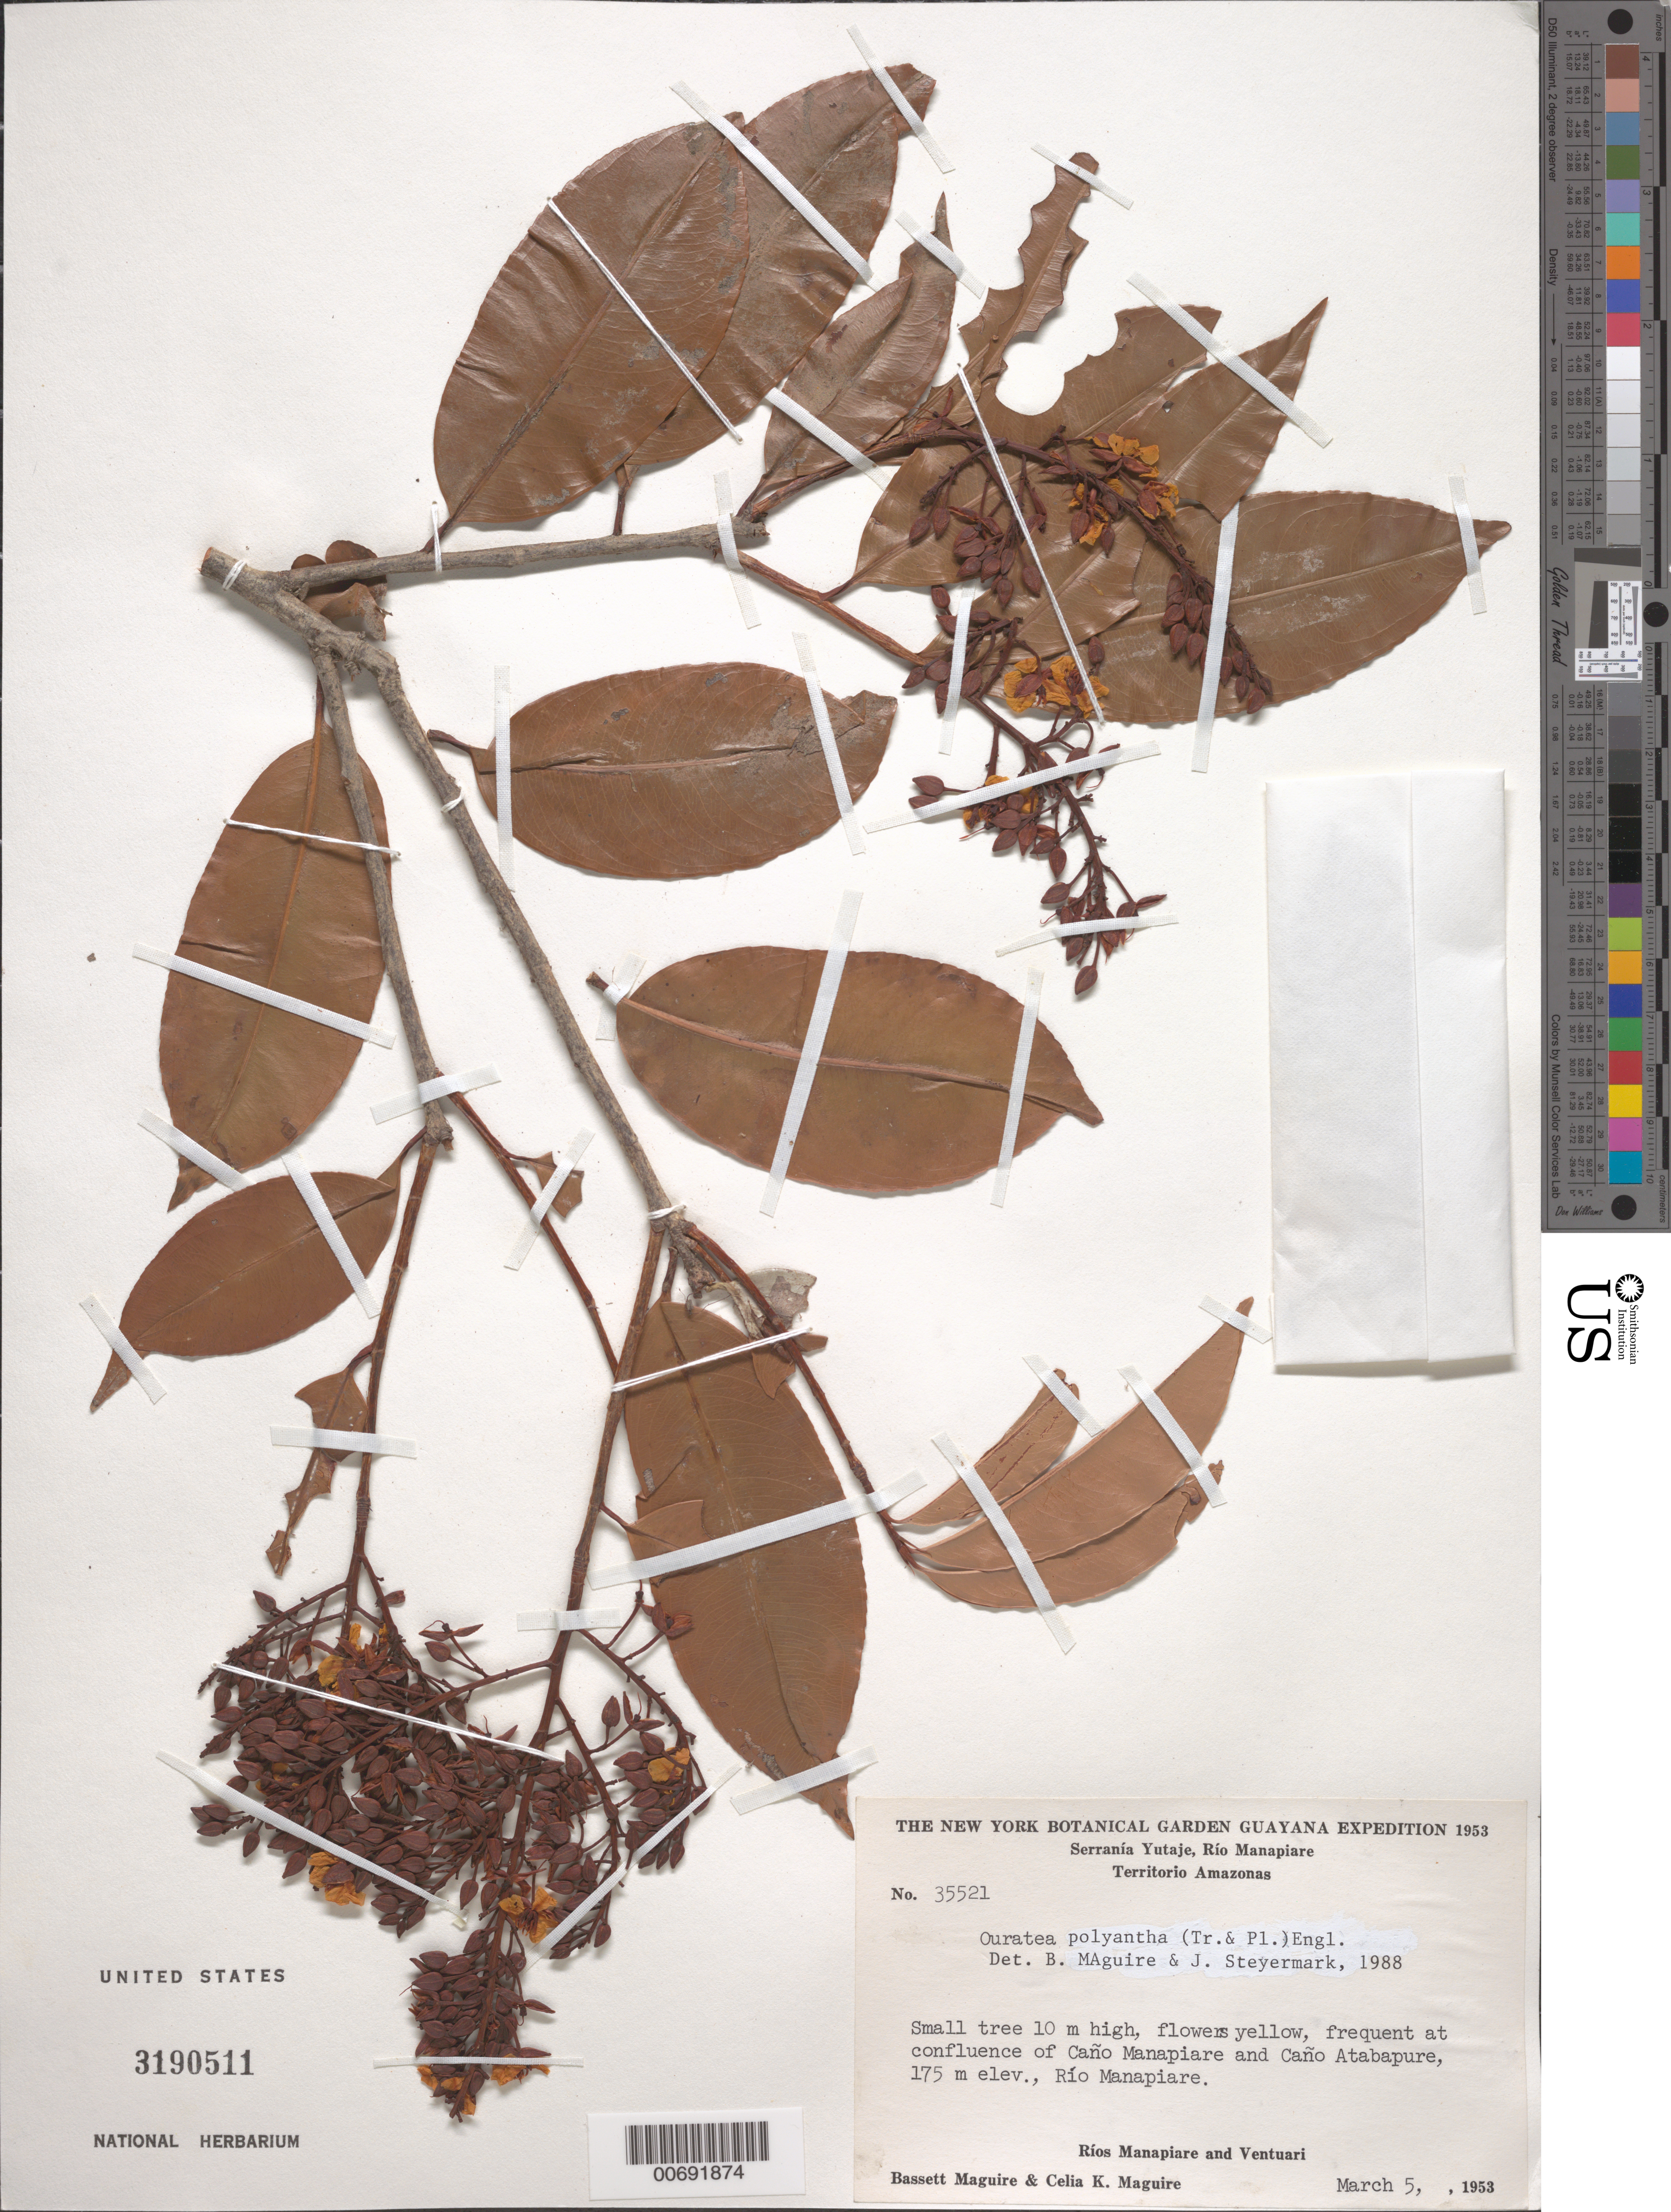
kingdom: Plantae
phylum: Tracheophyta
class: Magnoliopsida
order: Malpighiales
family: Ochnaceae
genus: Ouratea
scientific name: Ouratea polyantha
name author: (Triana & Planch.) Engl.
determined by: Steyermark, J. A.; Maguire, B.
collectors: B. Maguire & C. K. Maguire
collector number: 35521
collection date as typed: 5-Mar-53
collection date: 1953-03-05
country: Venezuela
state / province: Amazonas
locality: Río Manapiare, confl. of Caño Manapiare & Caño Atabapure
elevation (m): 175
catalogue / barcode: US 3190511